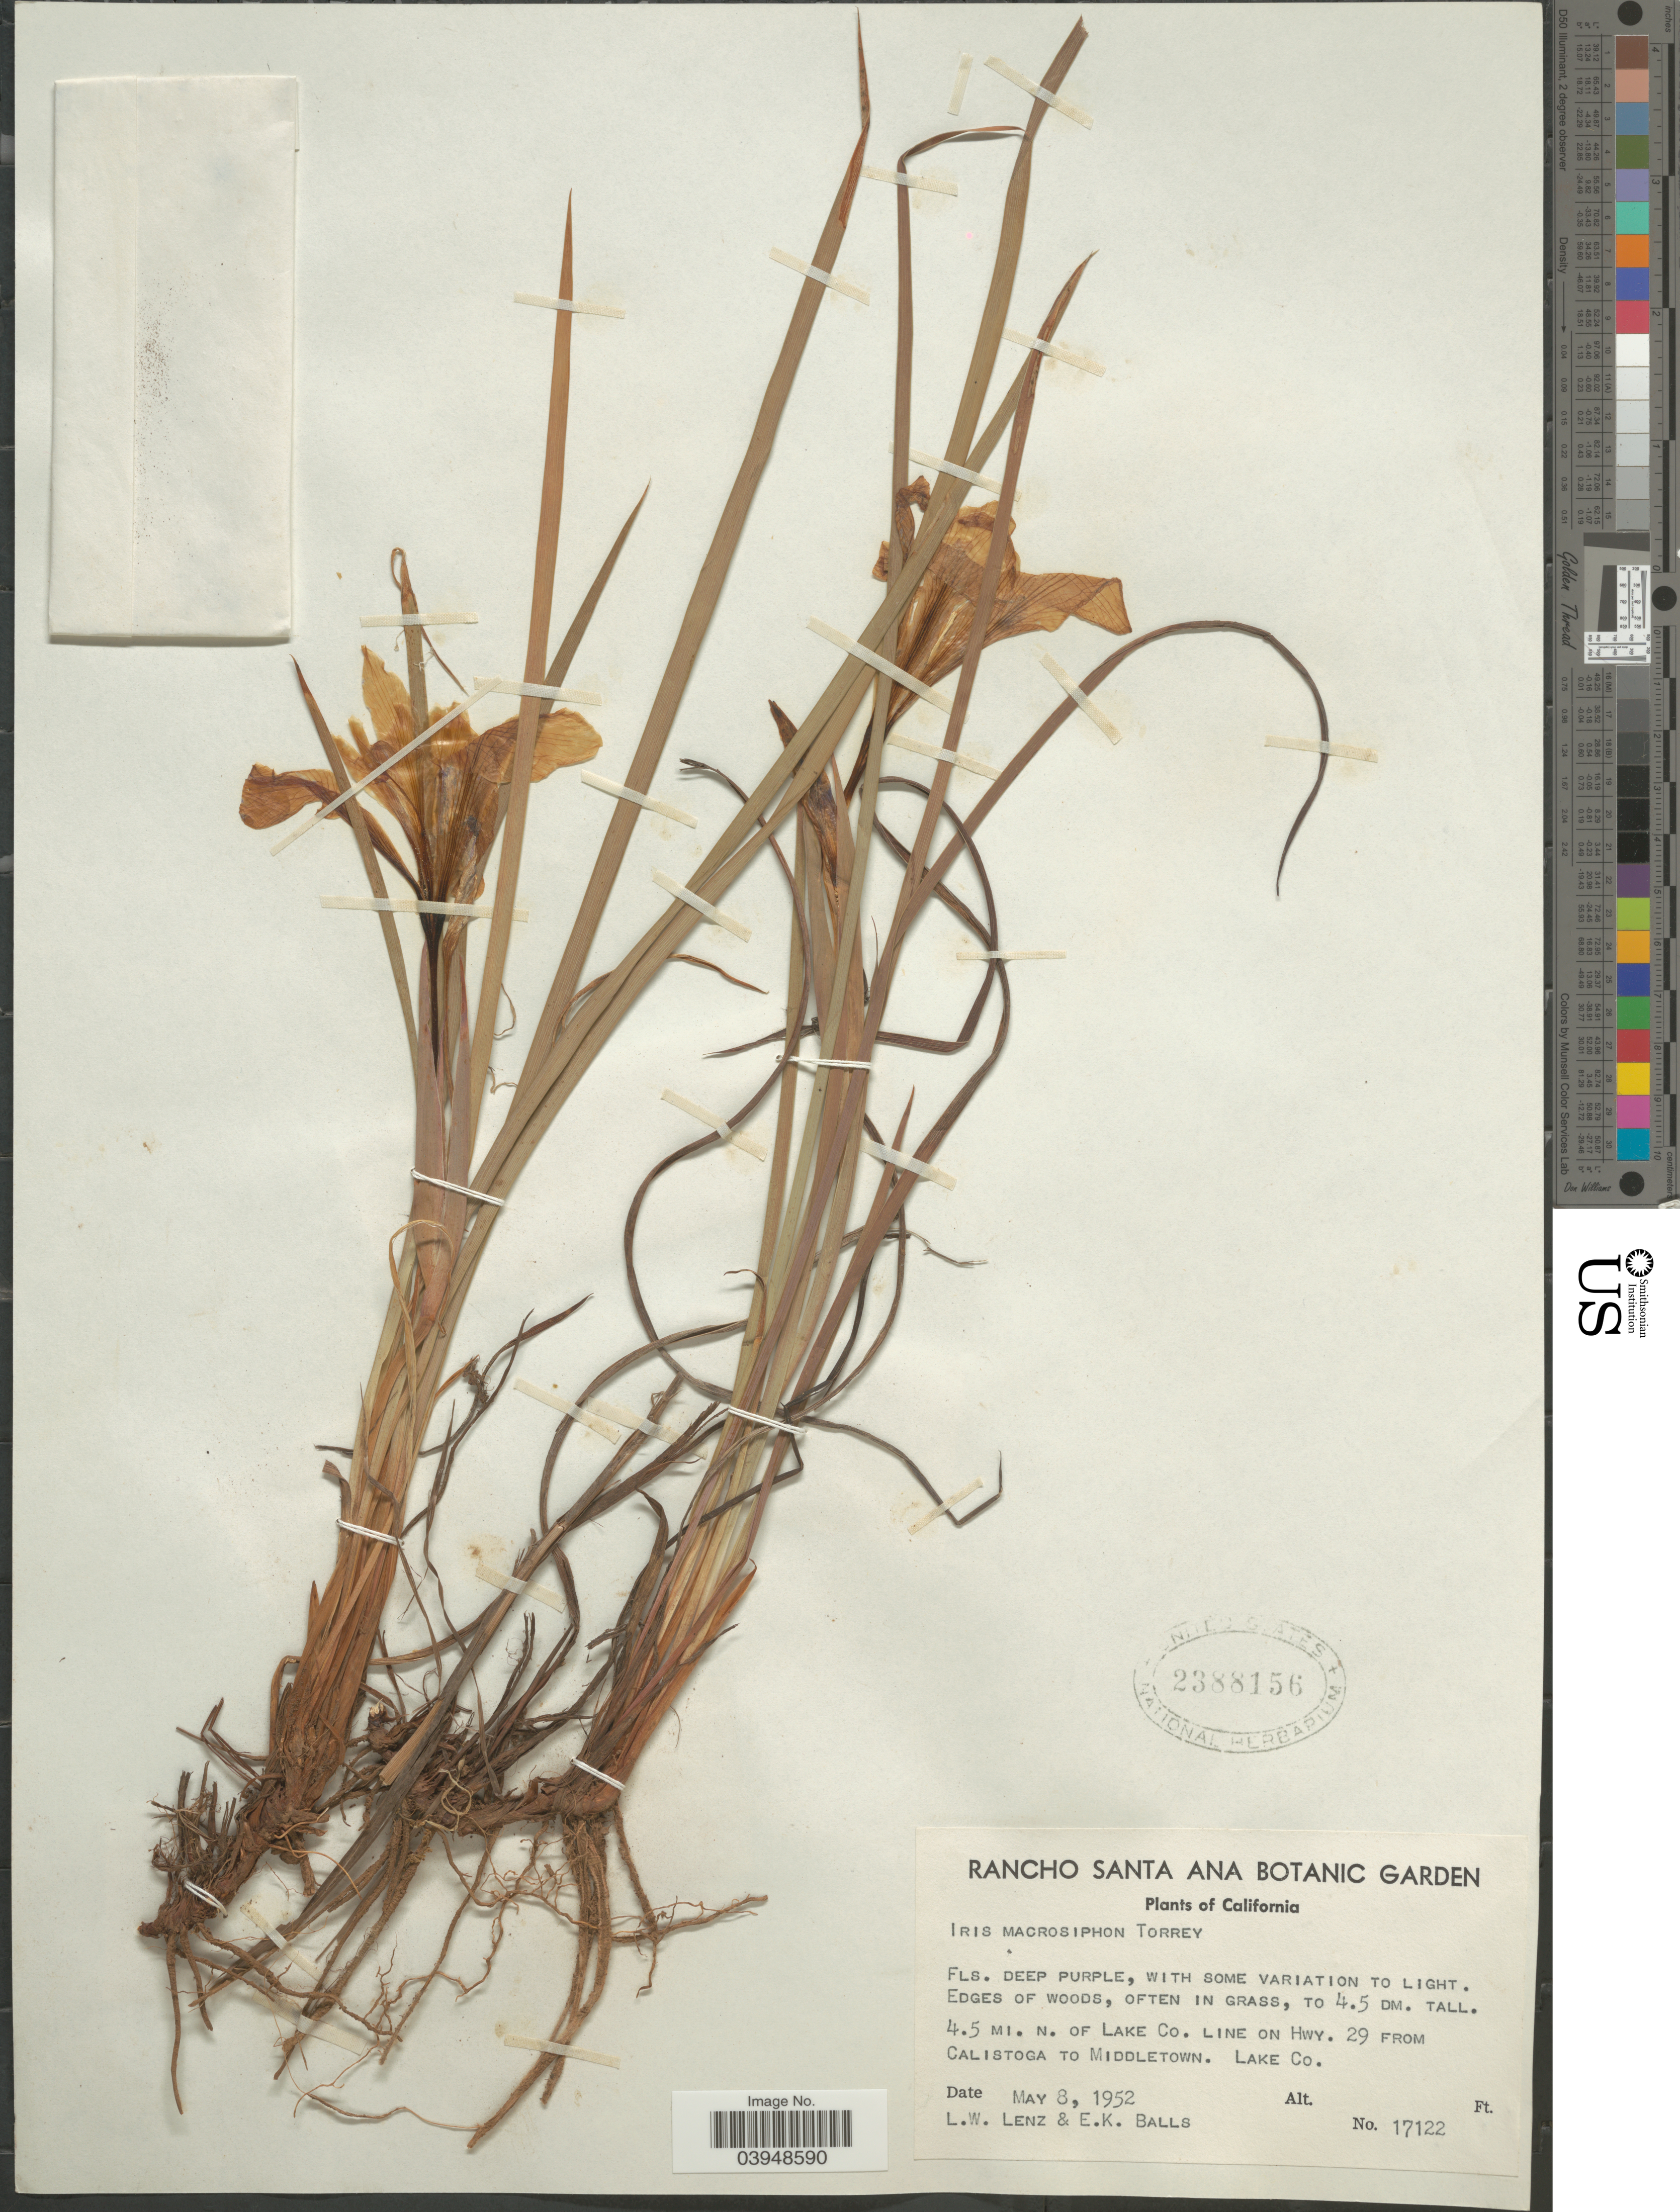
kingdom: Plantae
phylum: Tracheophyta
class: Liliopsida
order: Asparagales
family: Iridaceae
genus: Iris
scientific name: Iris macrosiphon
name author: Torr.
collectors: L. Lenz & E. K. Balls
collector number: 17122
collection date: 1952-05-08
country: United States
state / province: California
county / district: Lake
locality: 4.5 mi. N. of Lake Co. Line on hwy. 29 from Calistoga to Middletown. Lake Co.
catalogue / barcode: US 2388156